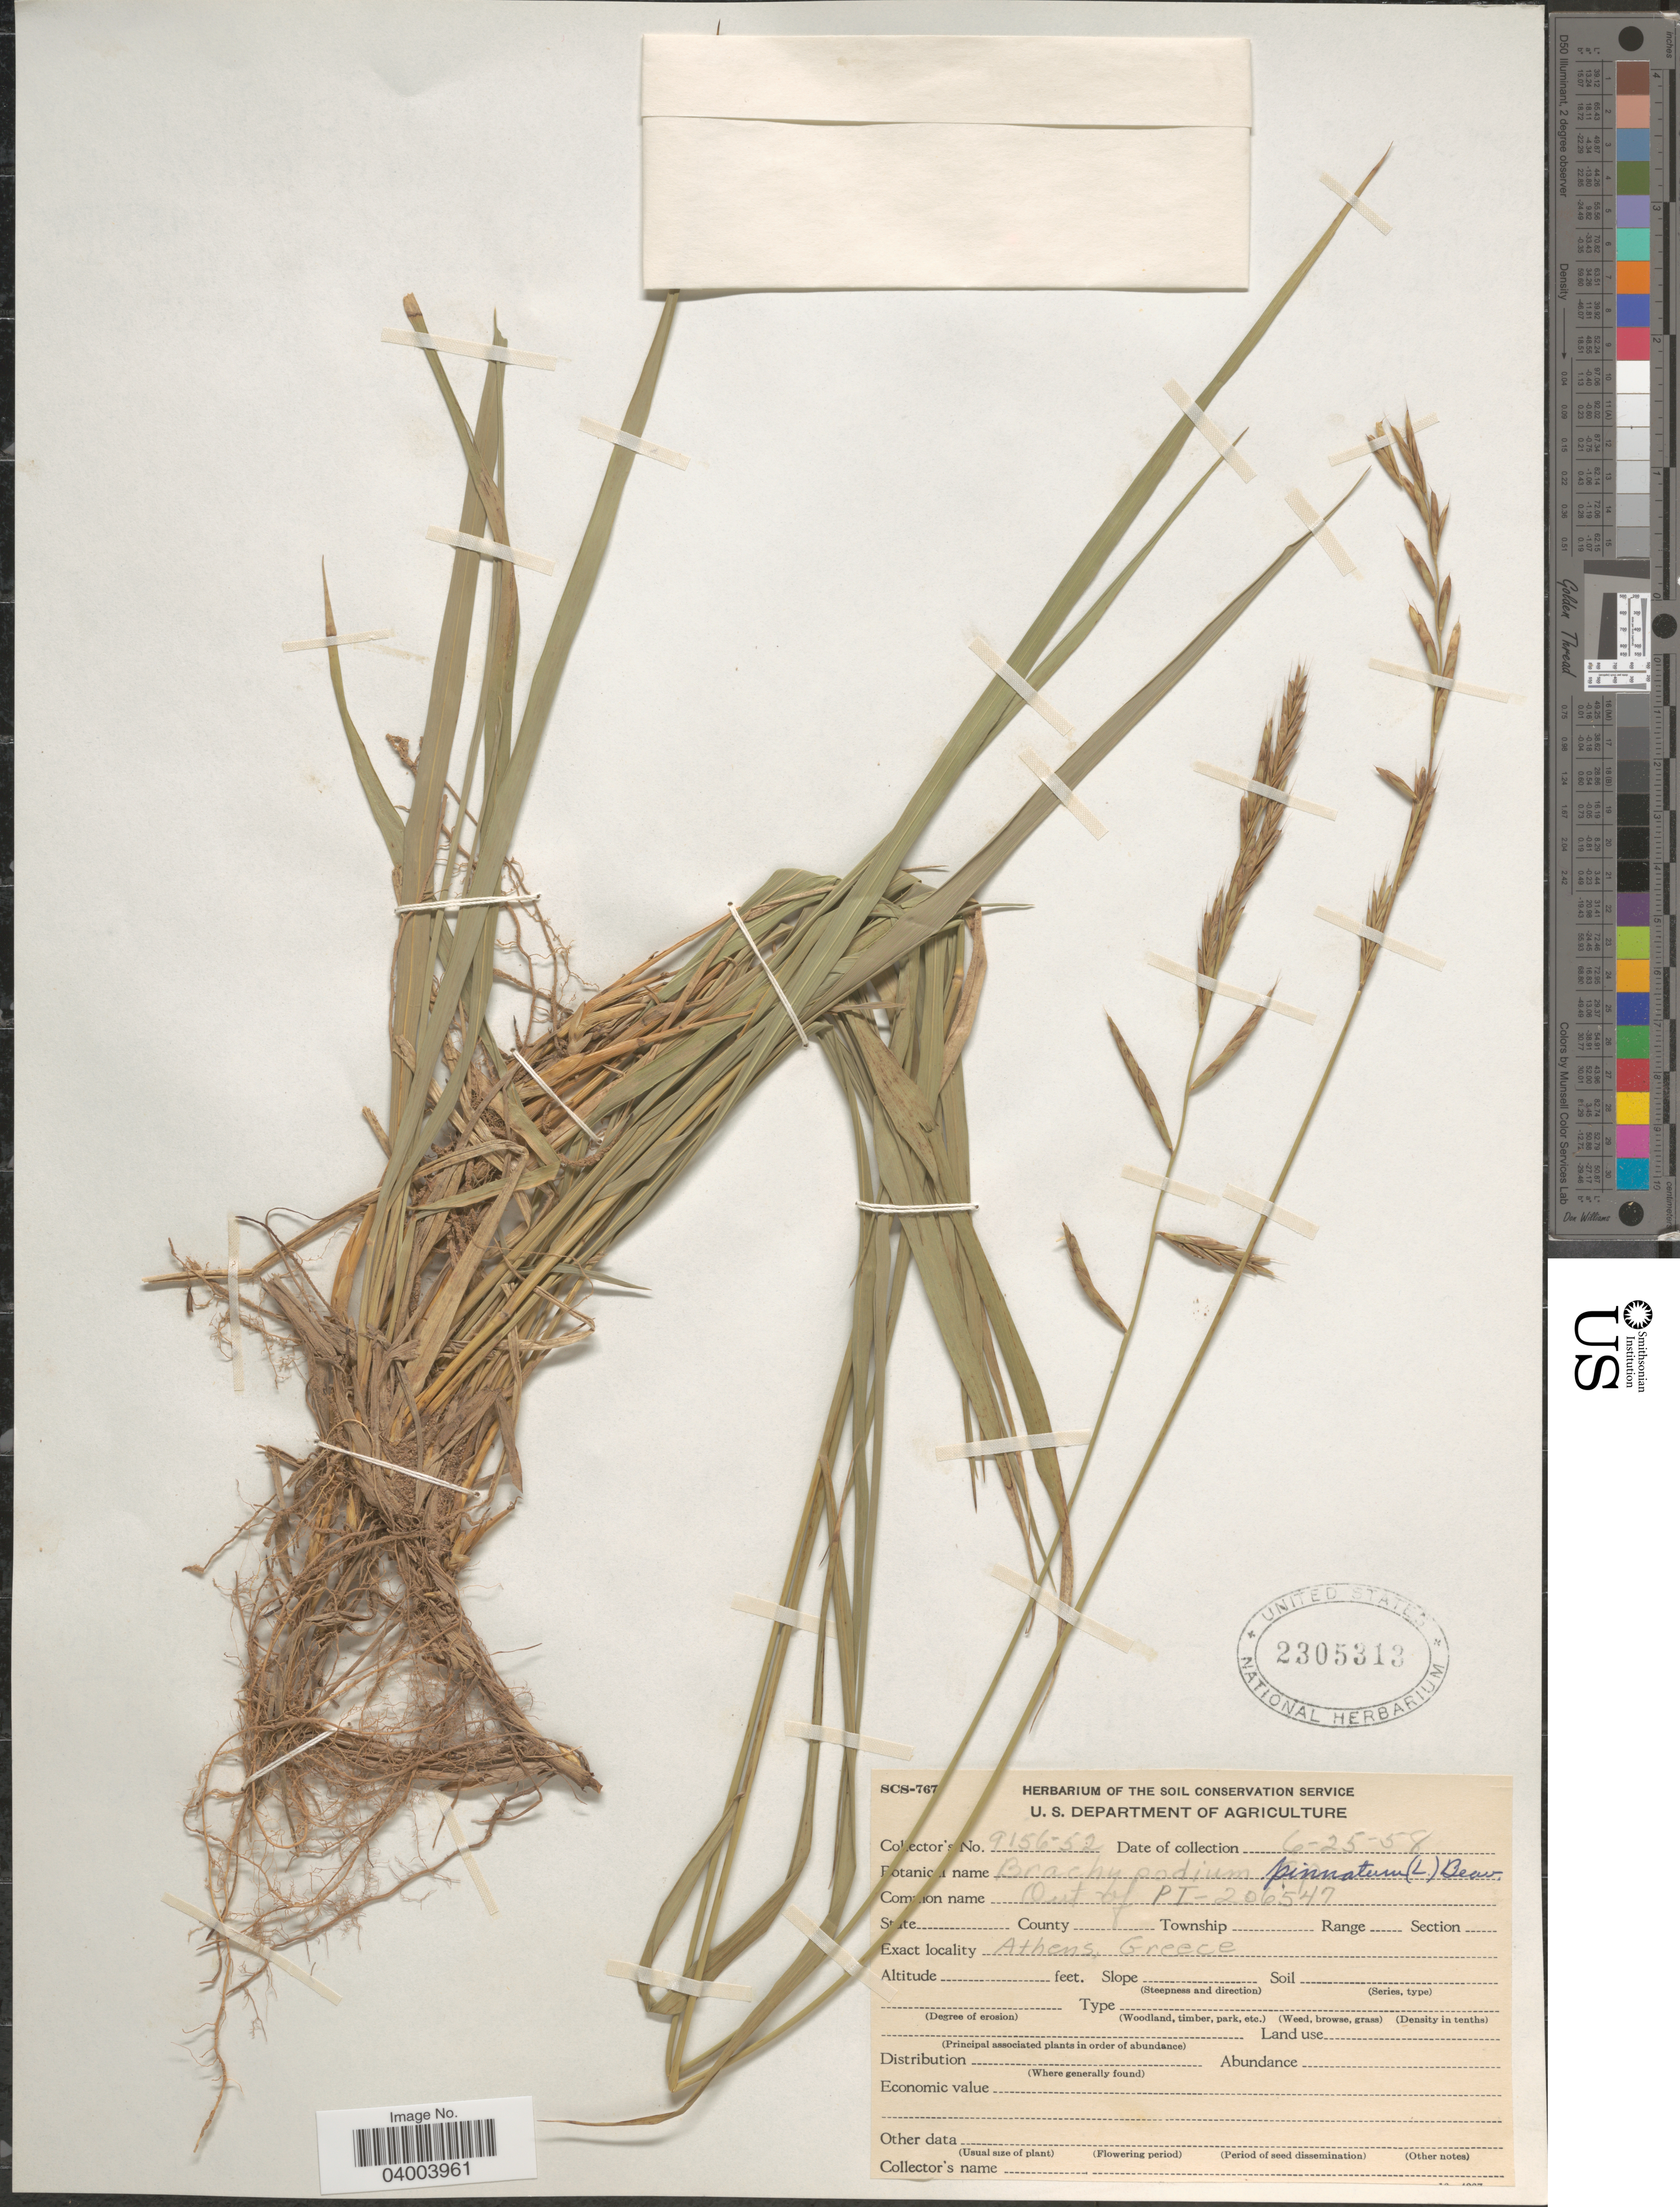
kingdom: Plantae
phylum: Tracheophyta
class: Liliopsida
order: Poales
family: Poaceae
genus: Brachypodium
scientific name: Brachypodium pinnatum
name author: (L.) P. Beauv.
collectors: Herbarium of the Soil Conservation Service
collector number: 9156-52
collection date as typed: Transcribed d/m/y: 25/6/58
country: Greece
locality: Athens.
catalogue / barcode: US 2305313